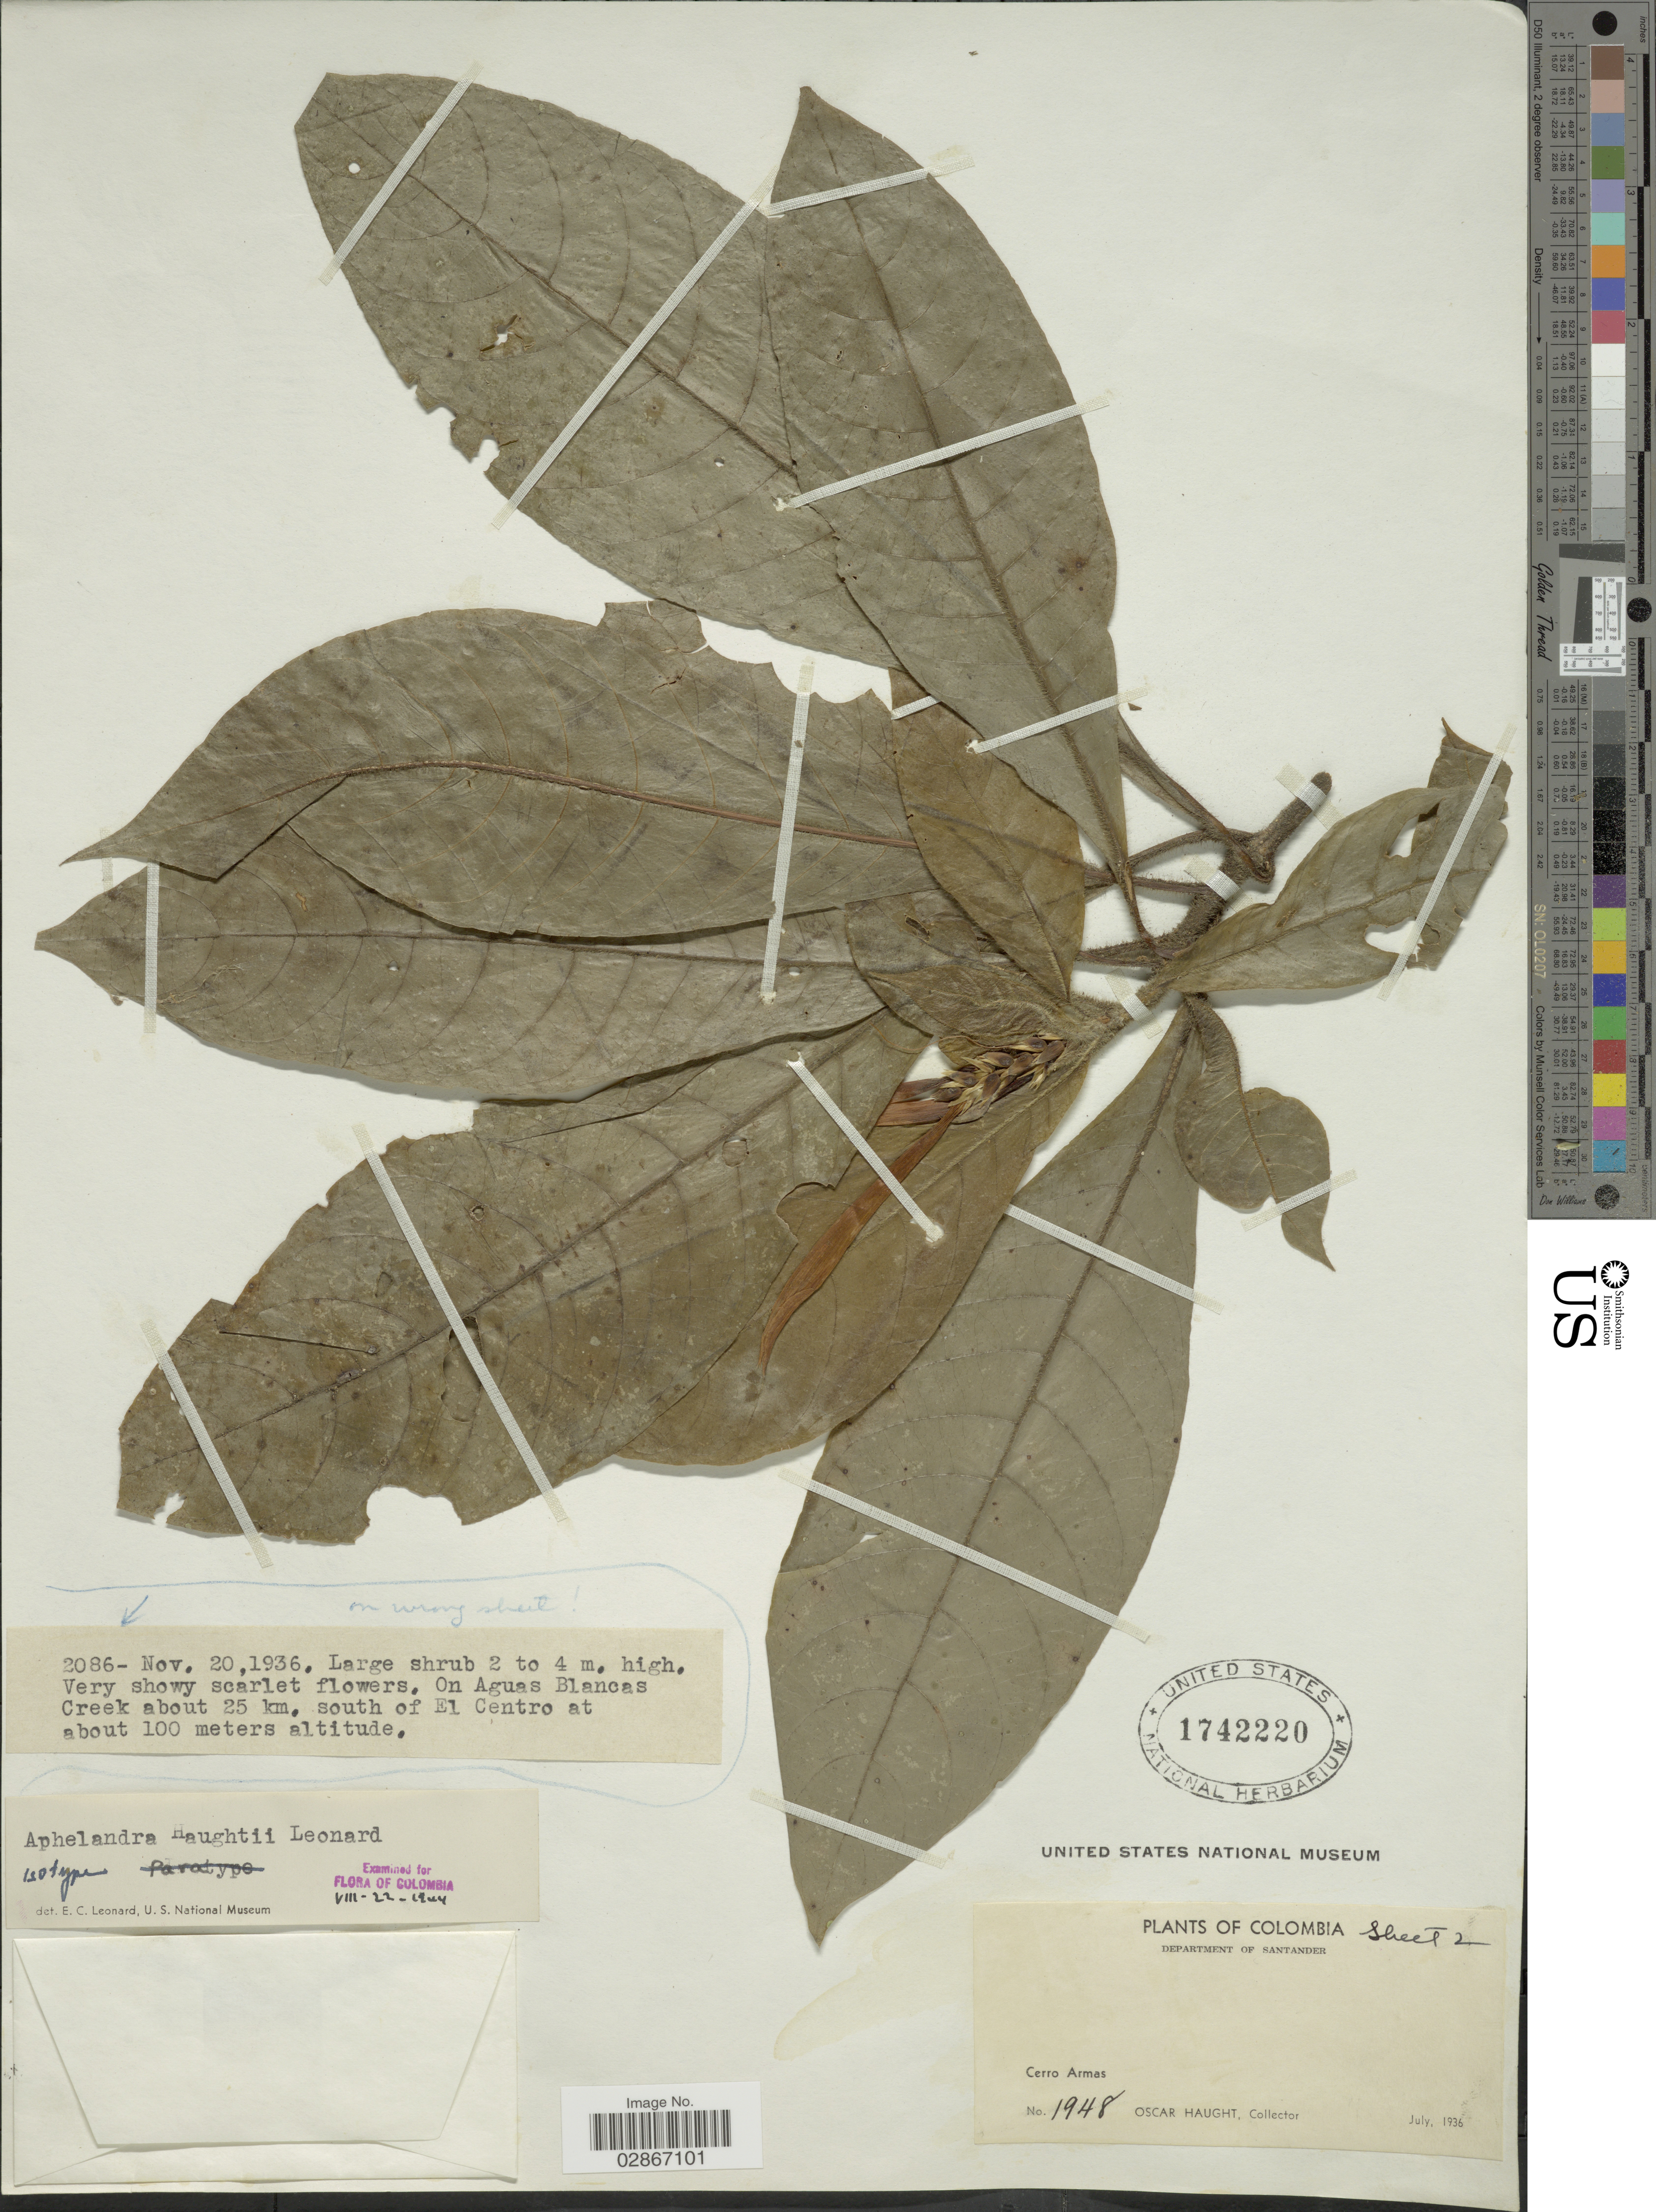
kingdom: Plantae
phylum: Tracheophyta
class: Magnoliopsida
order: Lamiales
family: Acanthaceae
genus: Aphelandra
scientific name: Aphelandra haughtii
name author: Leonard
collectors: O. L. Haught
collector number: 1948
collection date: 1936-07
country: Colombia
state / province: Santander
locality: Department of Santander. Cerro Armas.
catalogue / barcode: US 1742220